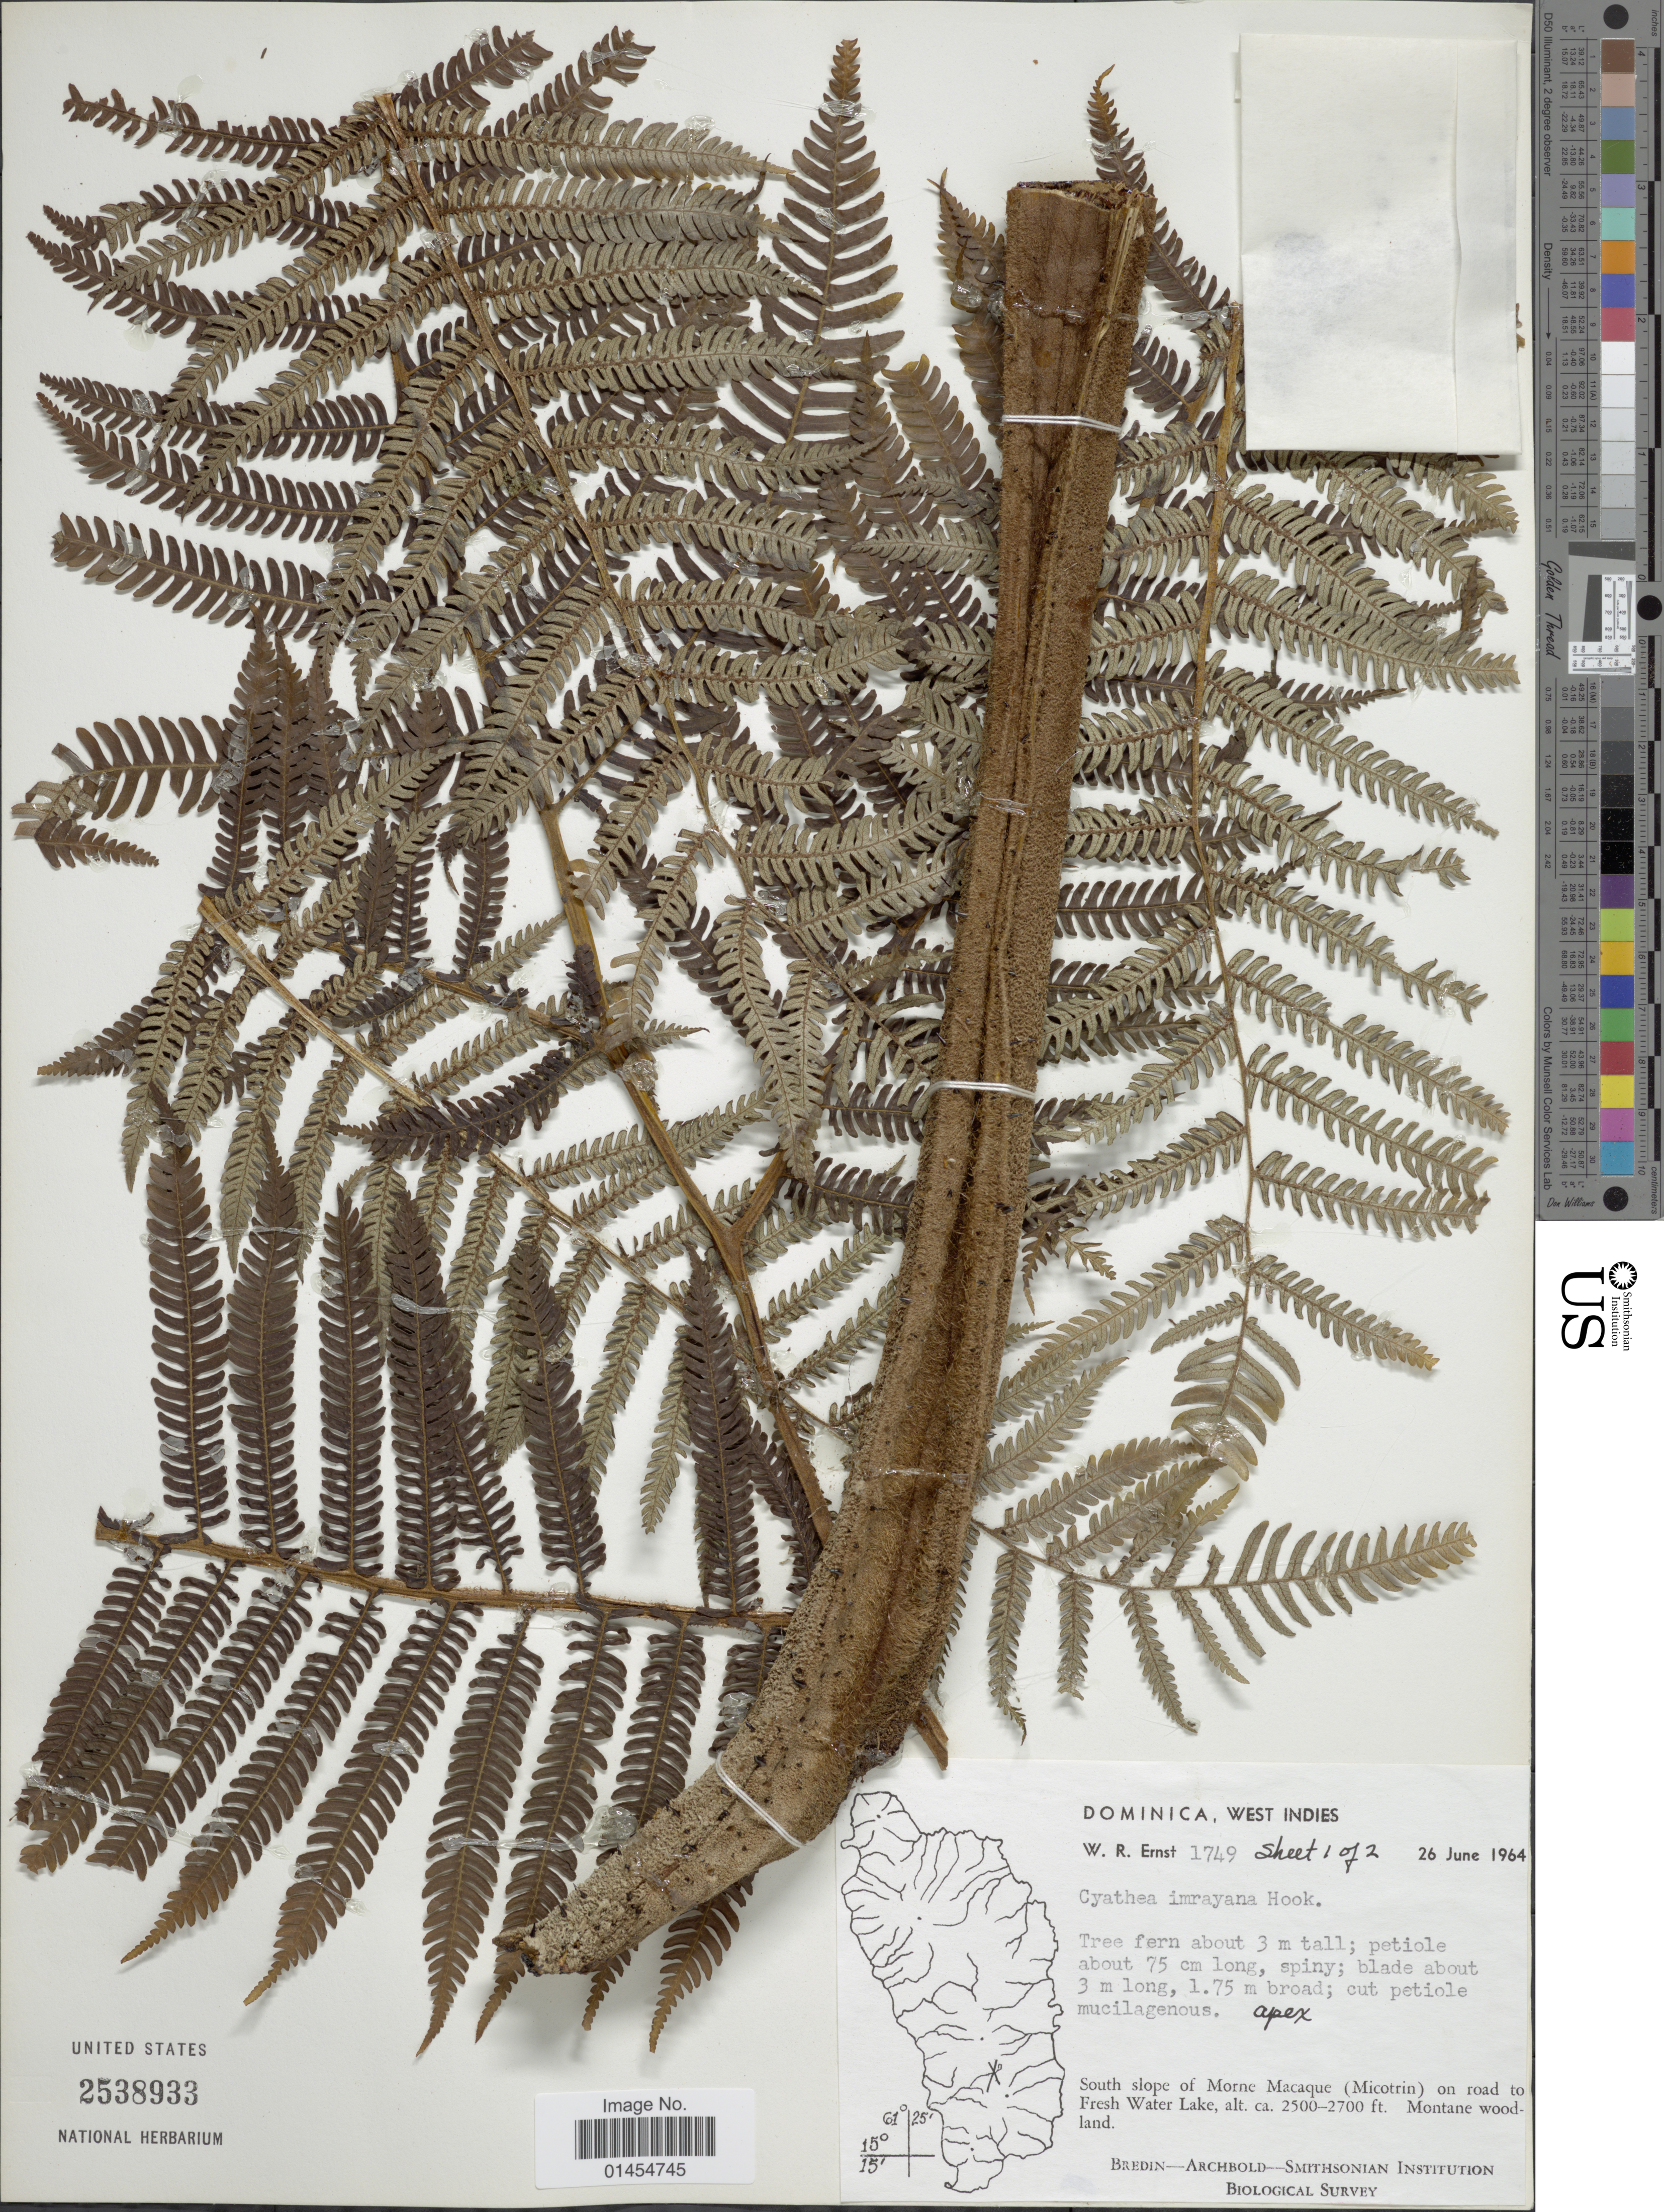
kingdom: Plantae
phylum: Tracheophyta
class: Polypodiopsida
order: Cyatheales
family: Cyatheaceae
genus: Alsophila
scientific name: Alsophila imrayana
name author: (Hook.) D.S. Conant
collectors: W. R. Ernst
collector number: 1749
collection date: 1964-06-26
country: Dominica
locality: West Indies. South slope of Morne Macaque (Micotrin) on road to Fresh Water Lake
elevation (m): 762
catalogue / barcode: US 2538933